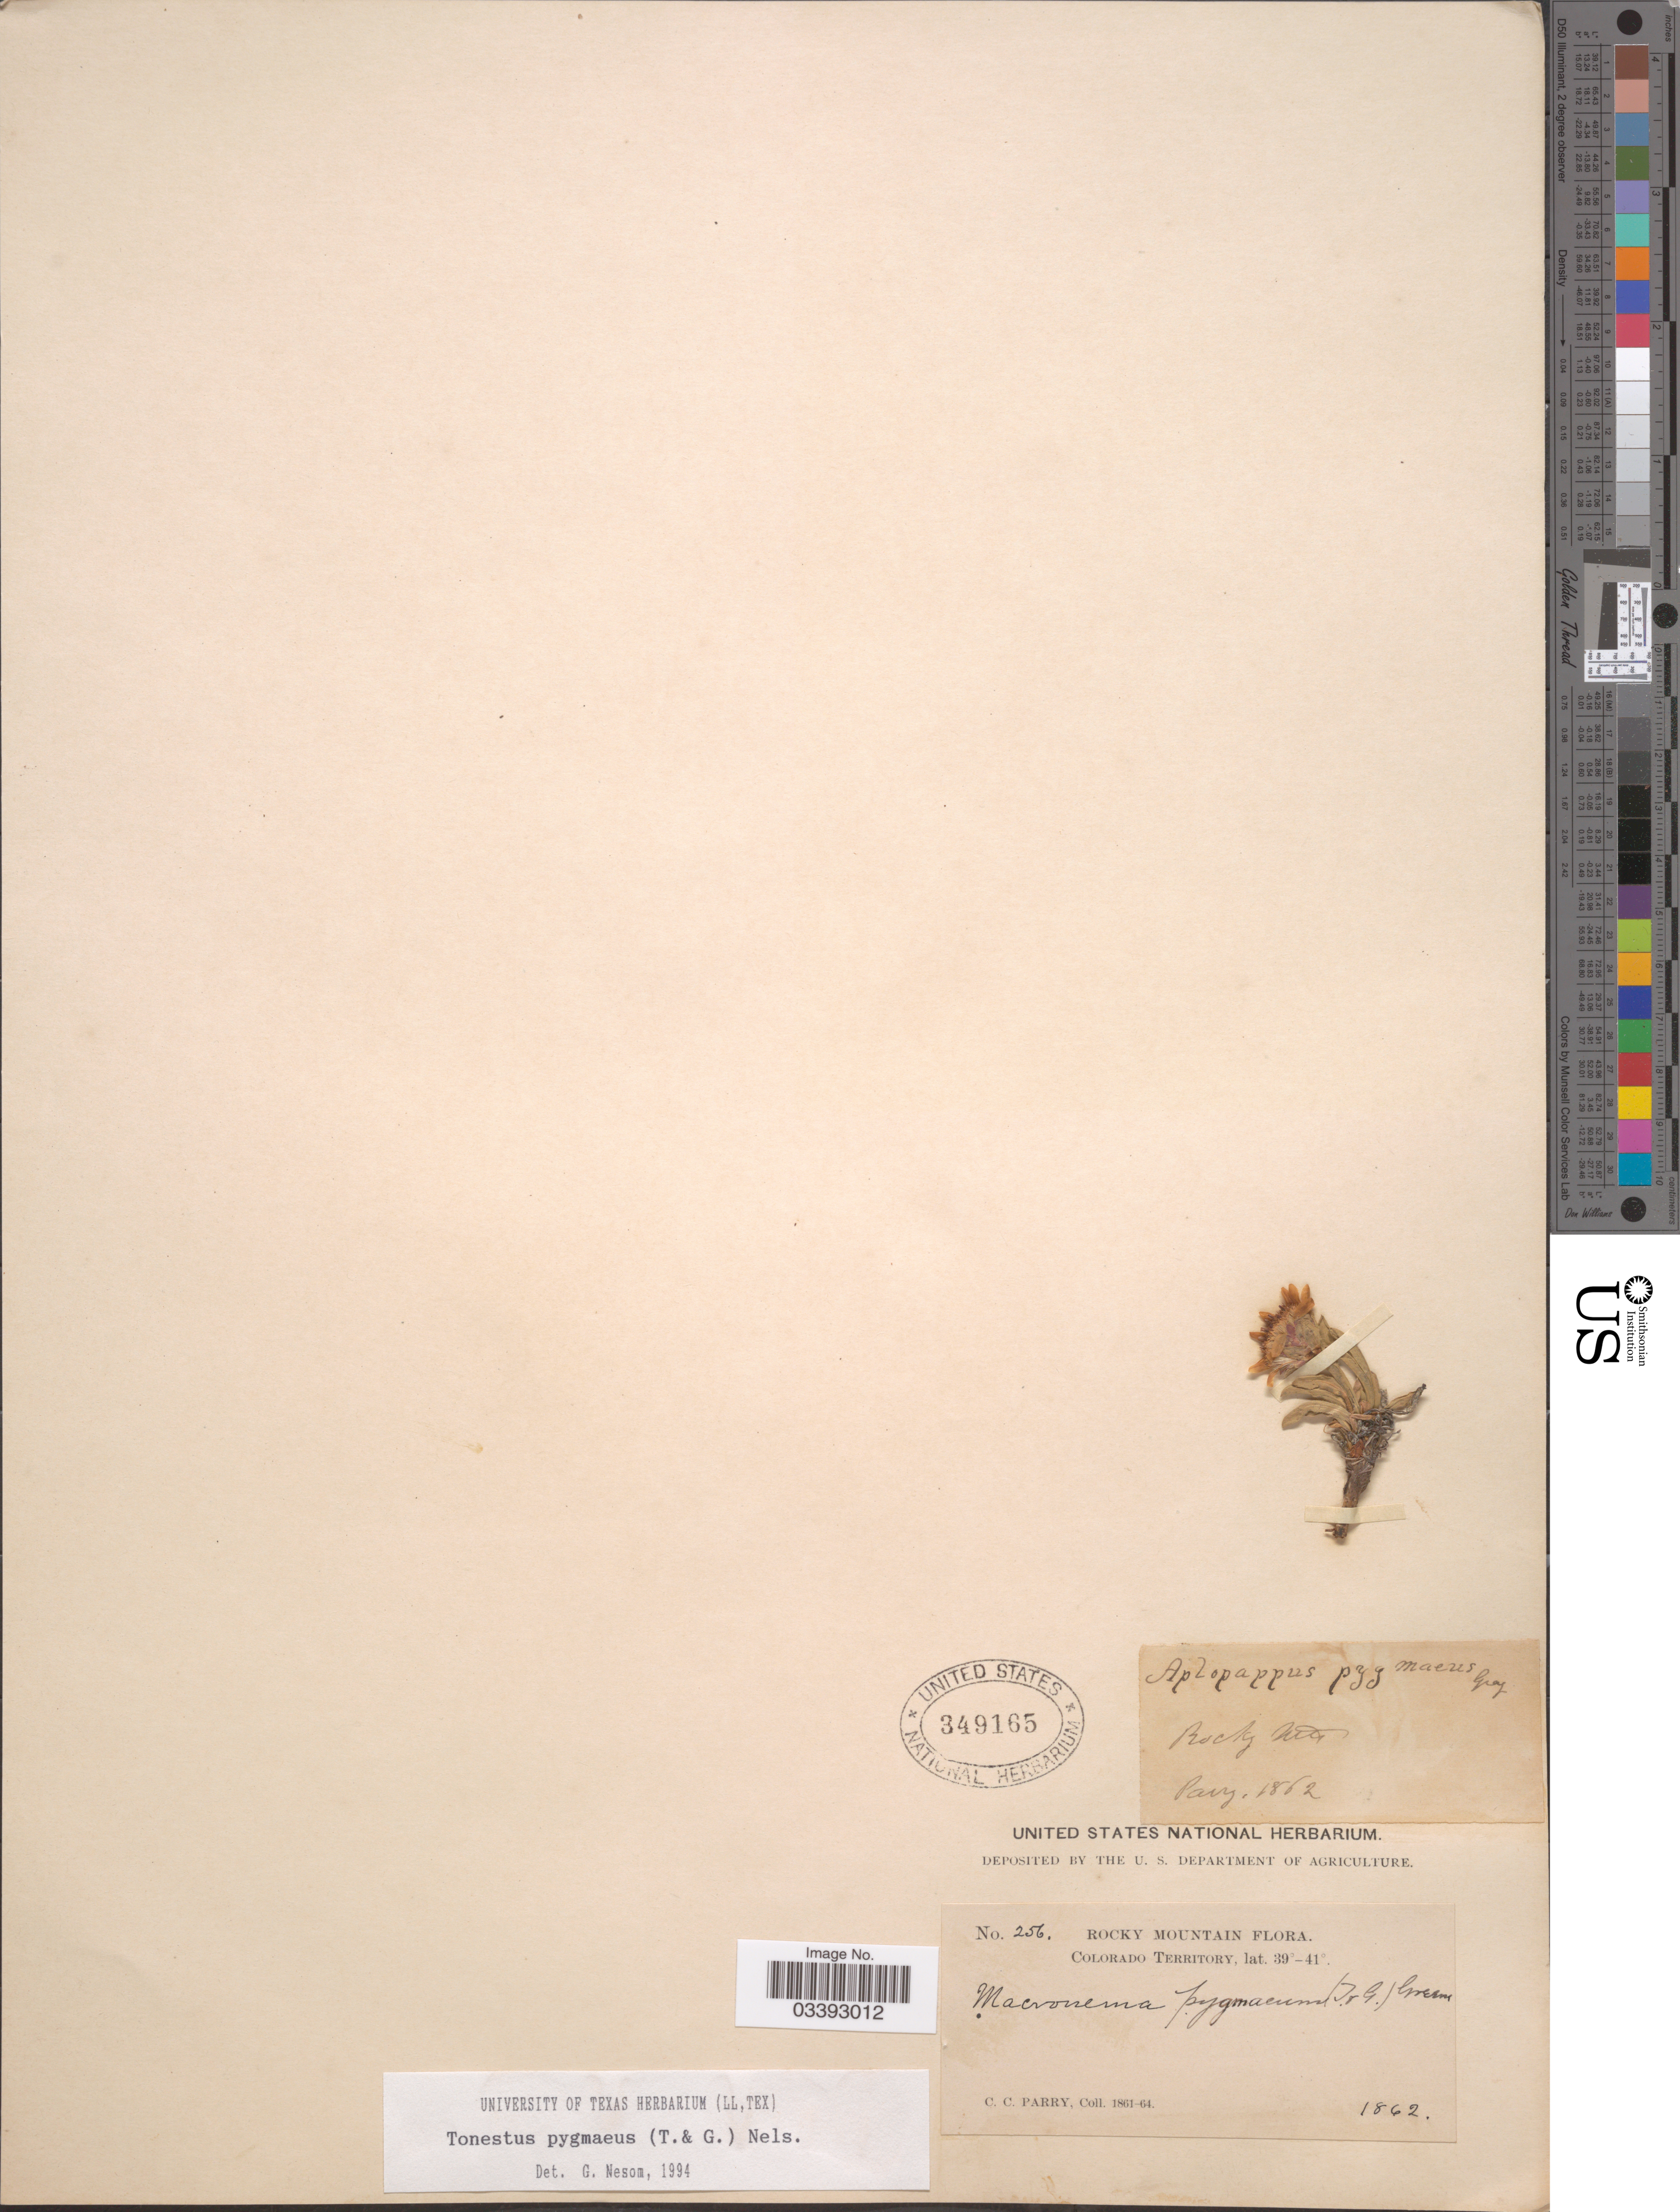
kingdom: Plantae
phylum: Tracheophyta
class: Magnoliopsida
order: Asterales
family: Asteraceae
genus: Tonestus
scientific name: Tonestus pygmaeus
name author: (Torr. & A. Gray) A. Nelson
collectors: C. C. Parry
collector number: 256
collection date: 1862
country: United States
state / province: Colorado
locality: Rocky Mountain.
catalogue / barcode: US 349165